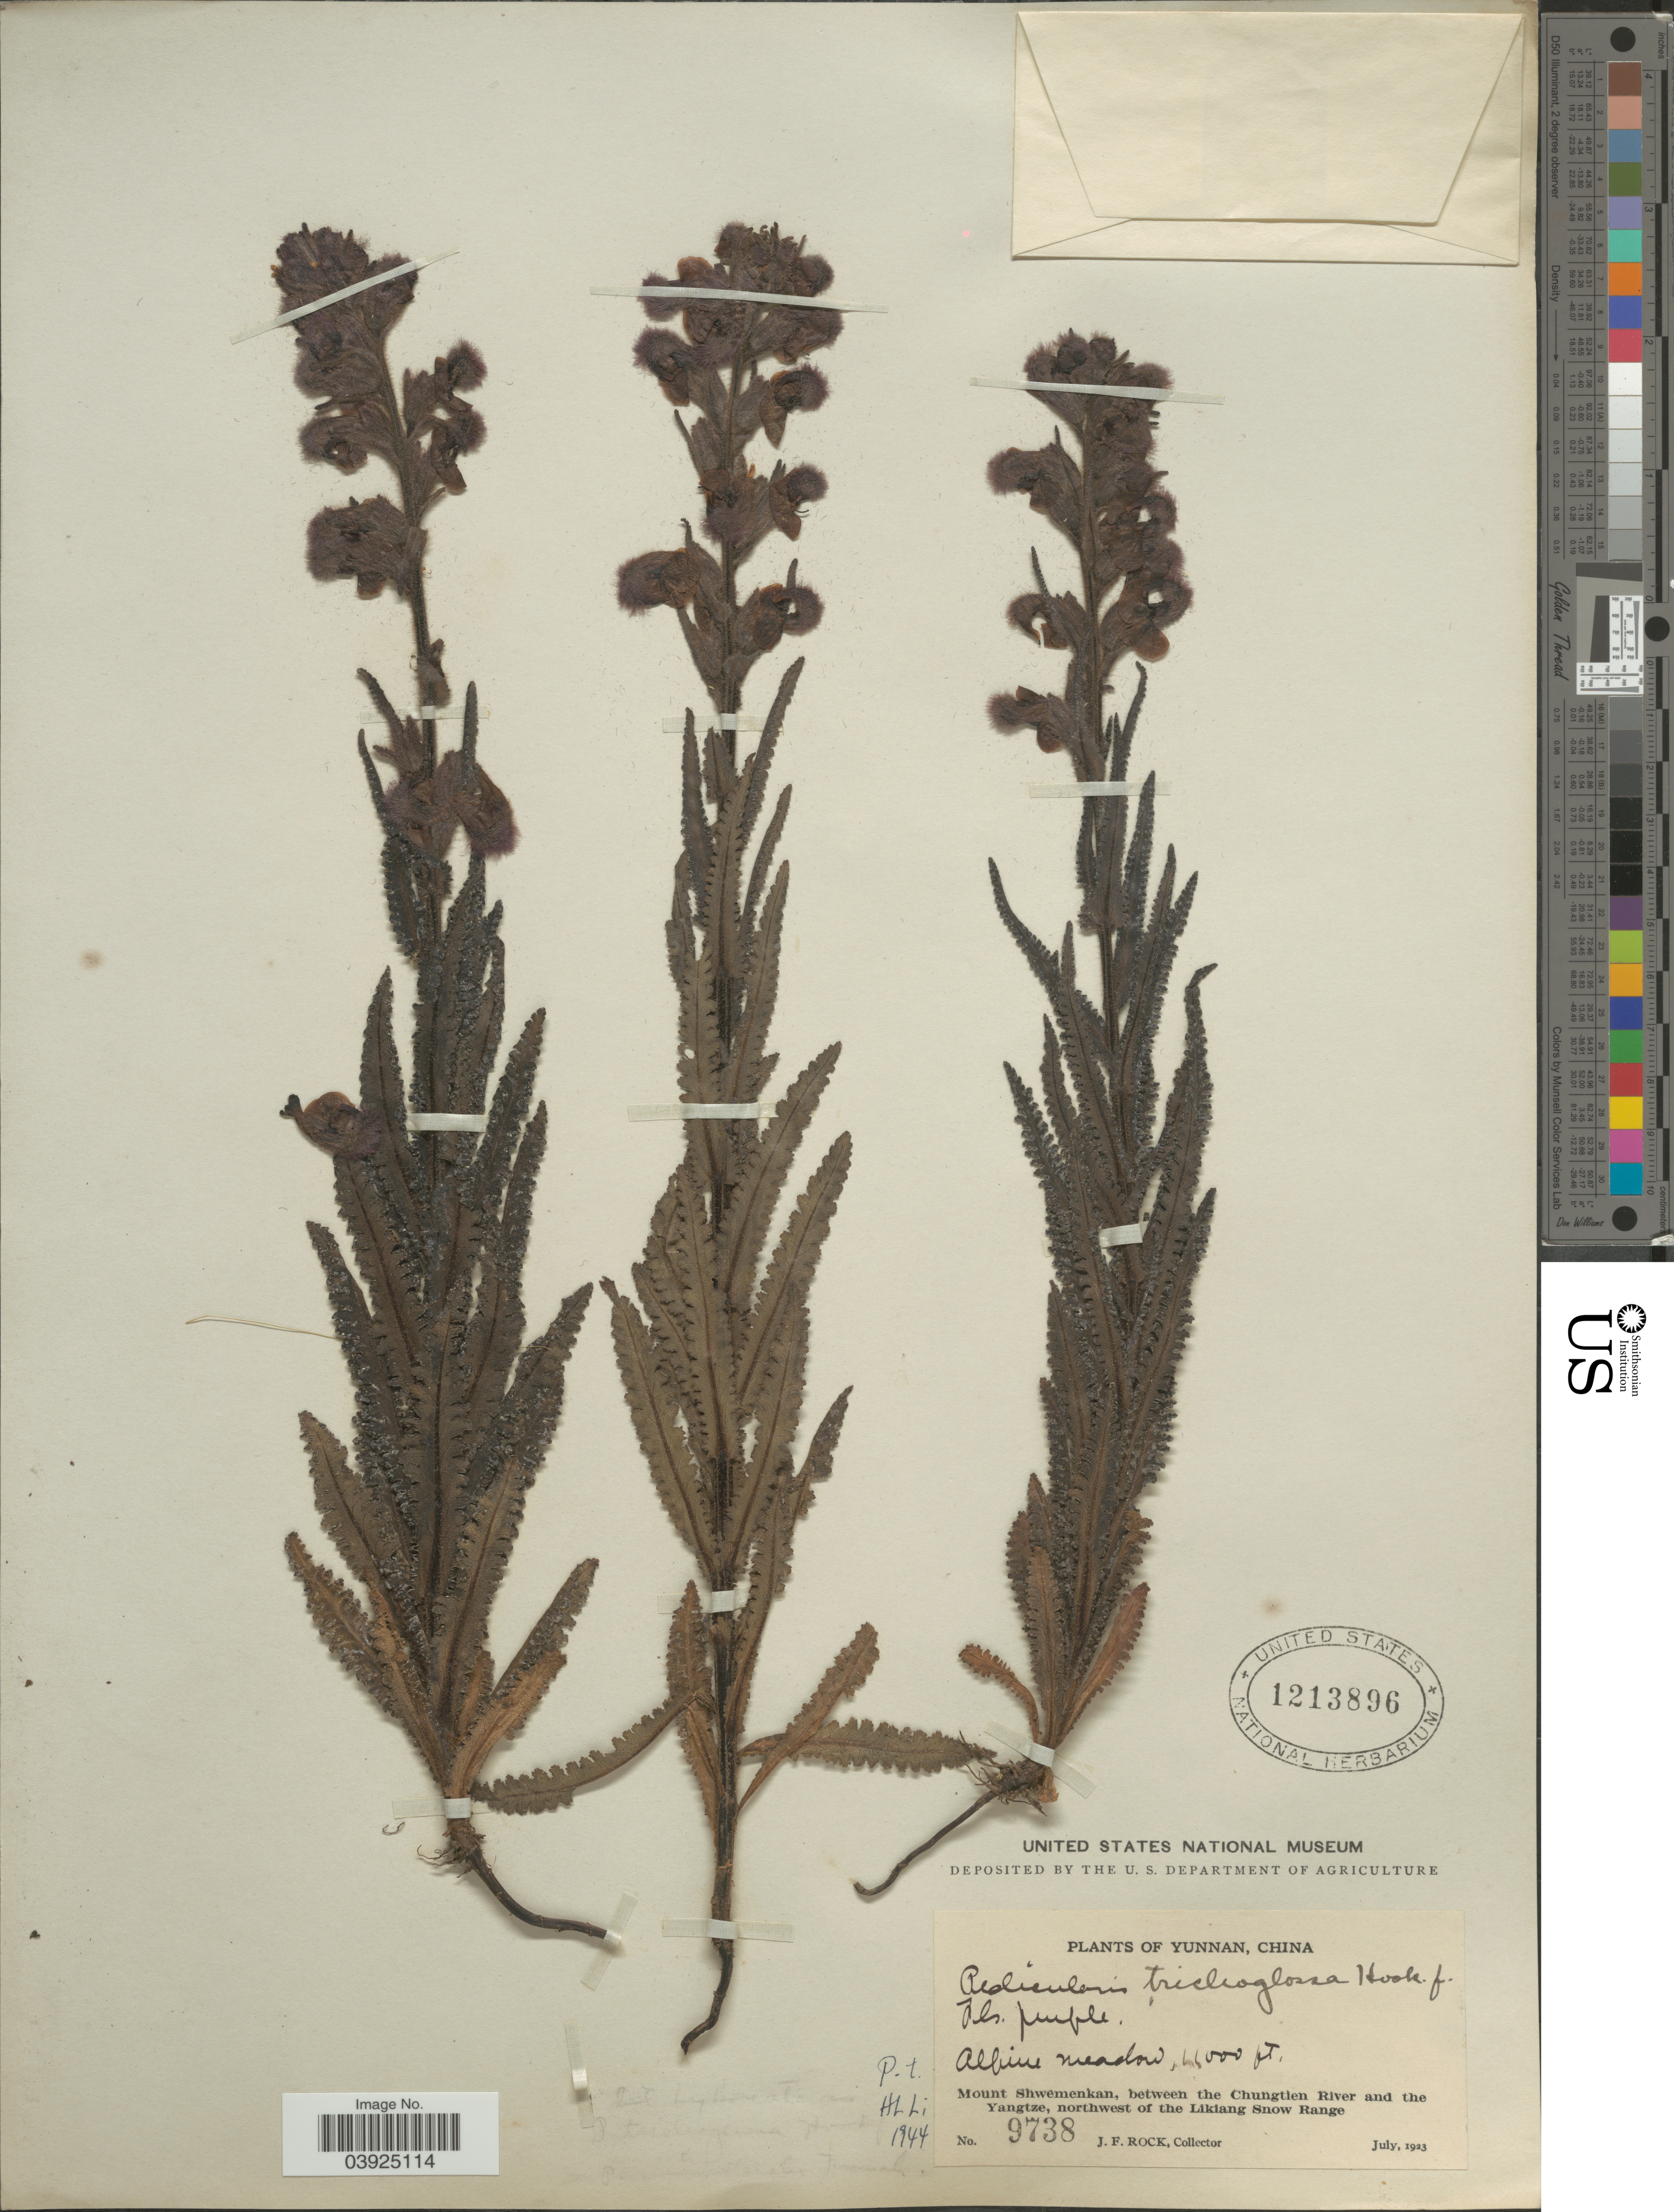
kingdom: Plantae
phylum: Tracheophyta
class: Magnoliopsida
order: Lamiales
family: Orobanchaceae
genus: Pedicularis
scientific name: Pedicularis trichoglossa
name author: Hook. f.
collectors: J. Rock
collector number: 9738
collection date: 1923-07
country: China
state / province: Yunnan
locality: Mount Shwemenkan, between the Chungtien River and the Yangtze, northwest of the Likiang Snow Range.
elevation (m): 3353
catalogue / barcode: US 1213896